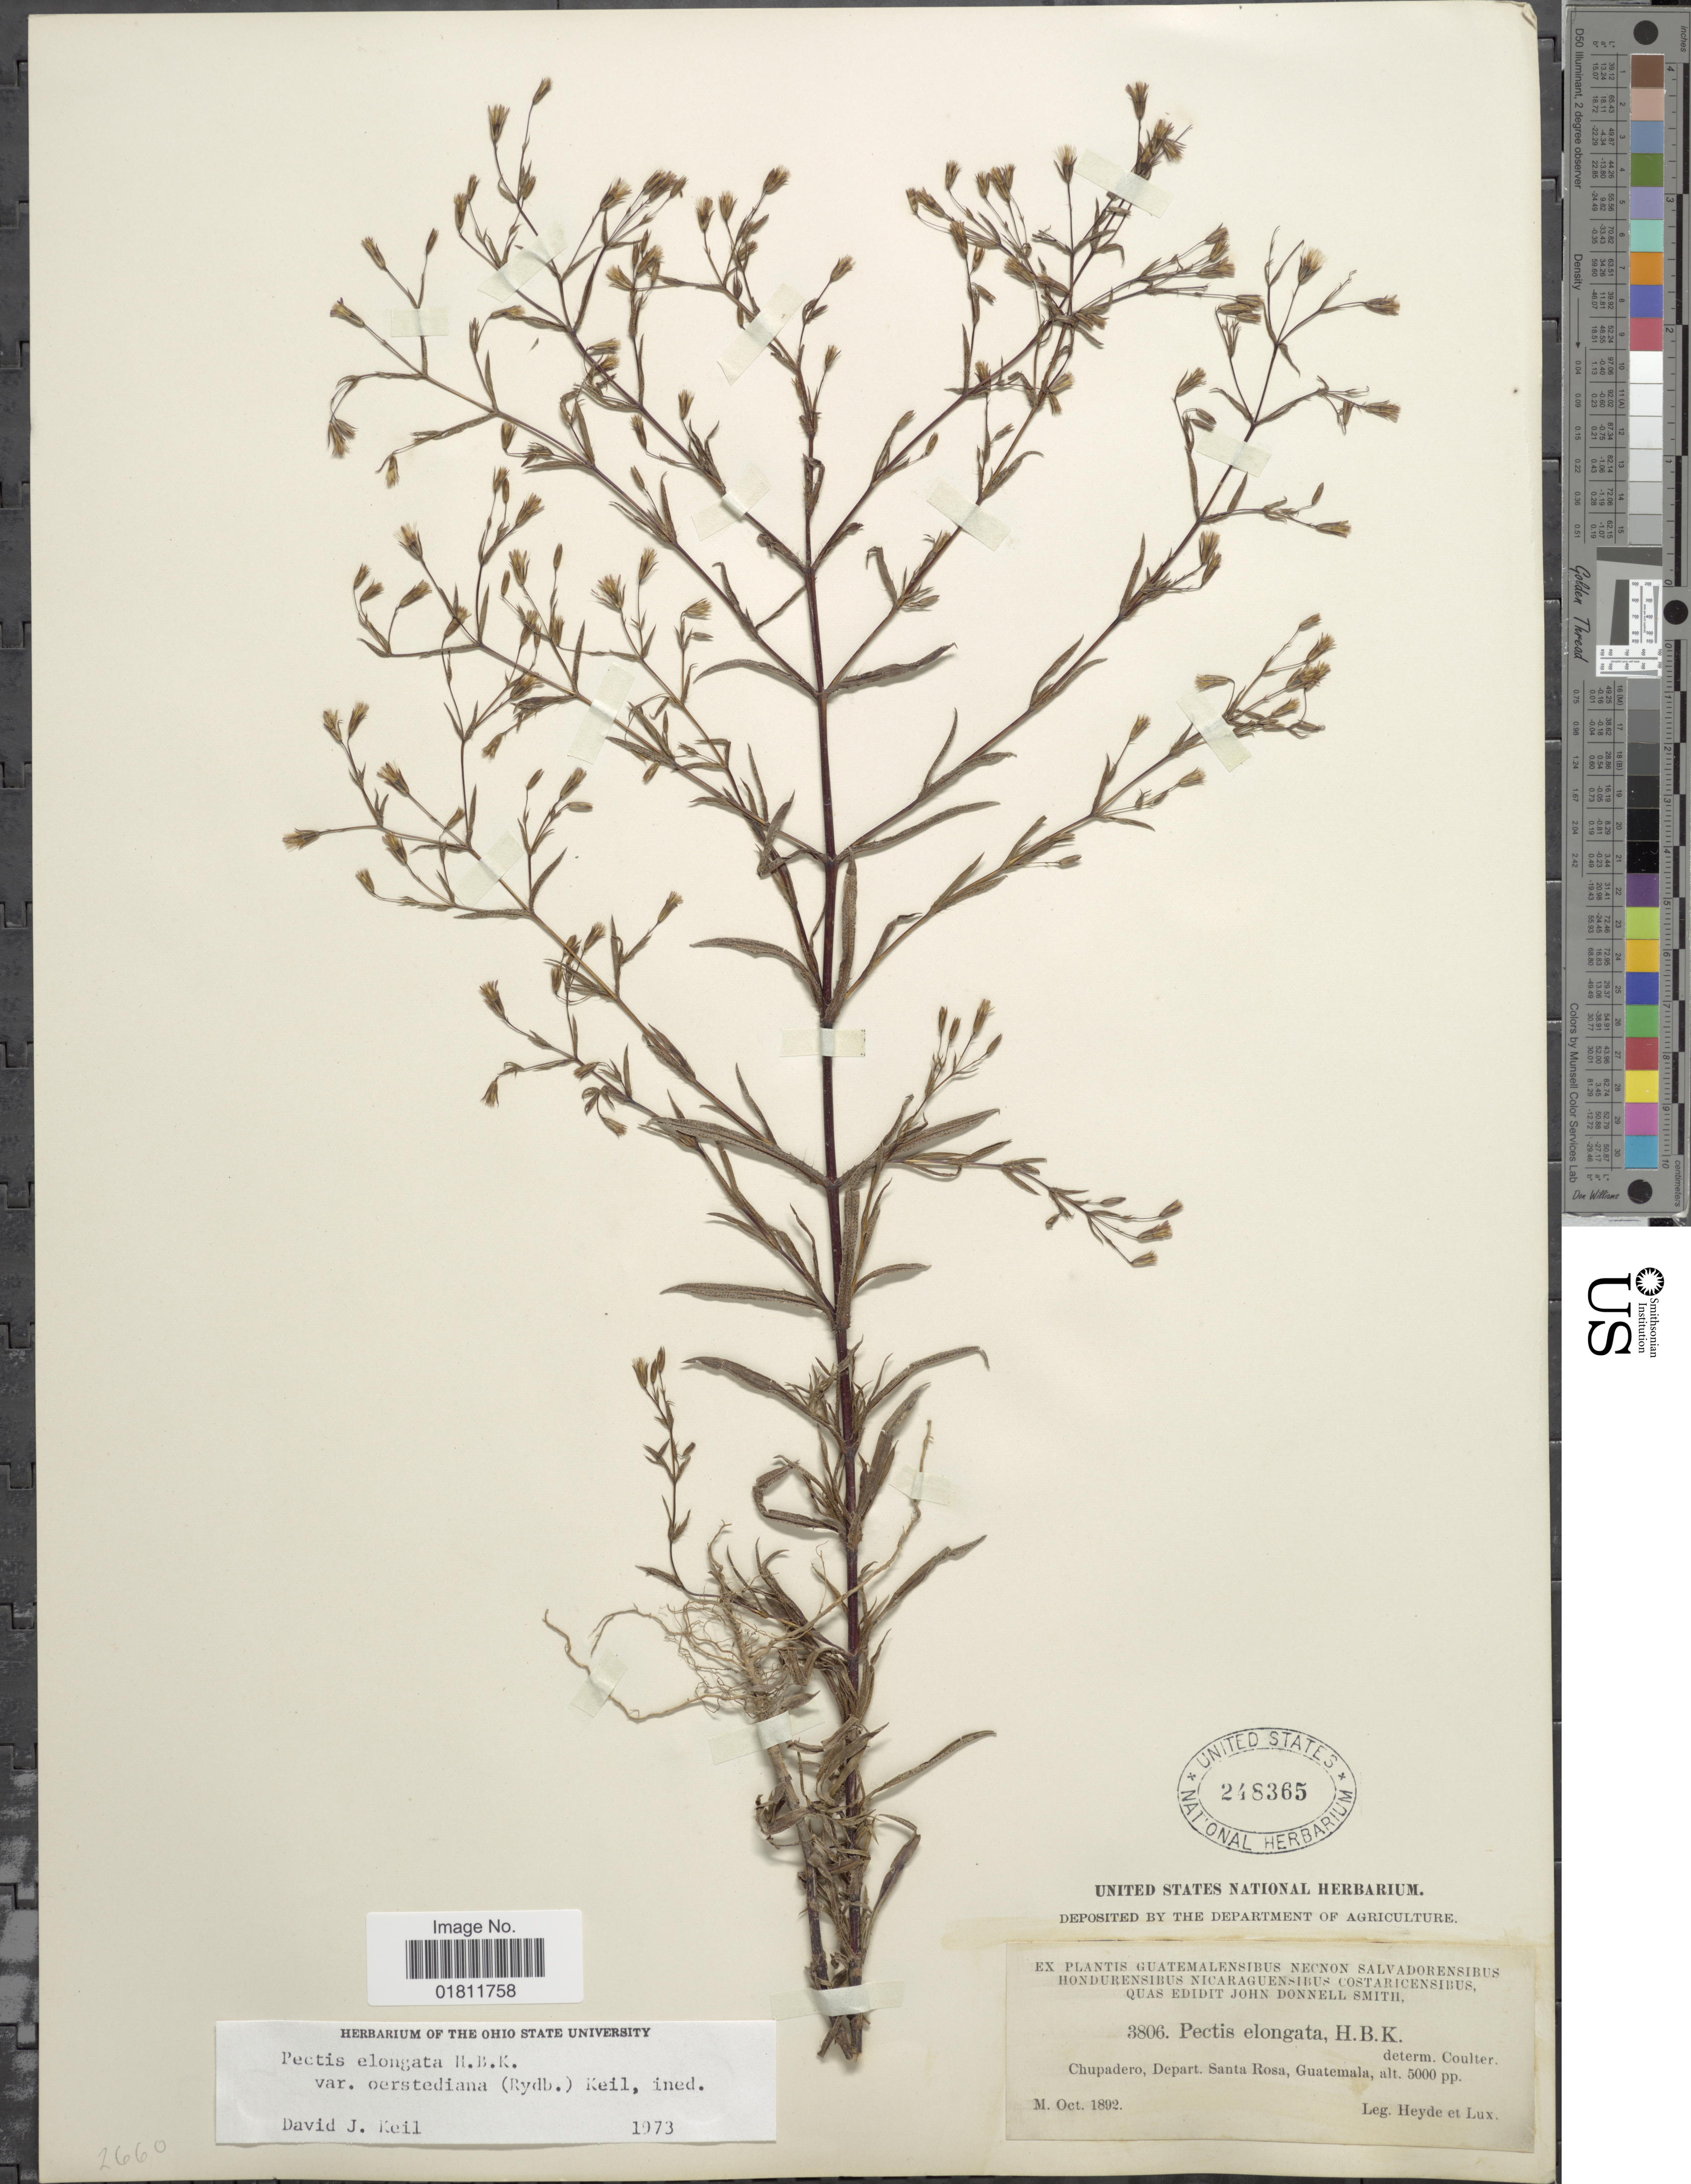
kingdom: Plantae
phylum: Tracheophyta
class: Magnoliopsida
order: Asterales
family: Asteraceae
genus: Pectis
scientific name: Pectis elongata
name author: Kunth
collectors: Heyde & Lux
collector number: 3806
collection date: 1892-10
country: Guatemala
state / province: Santa Rosa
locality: Chupadero, Depart. Santa Rosa.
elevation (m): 1524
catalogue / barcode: US 248365